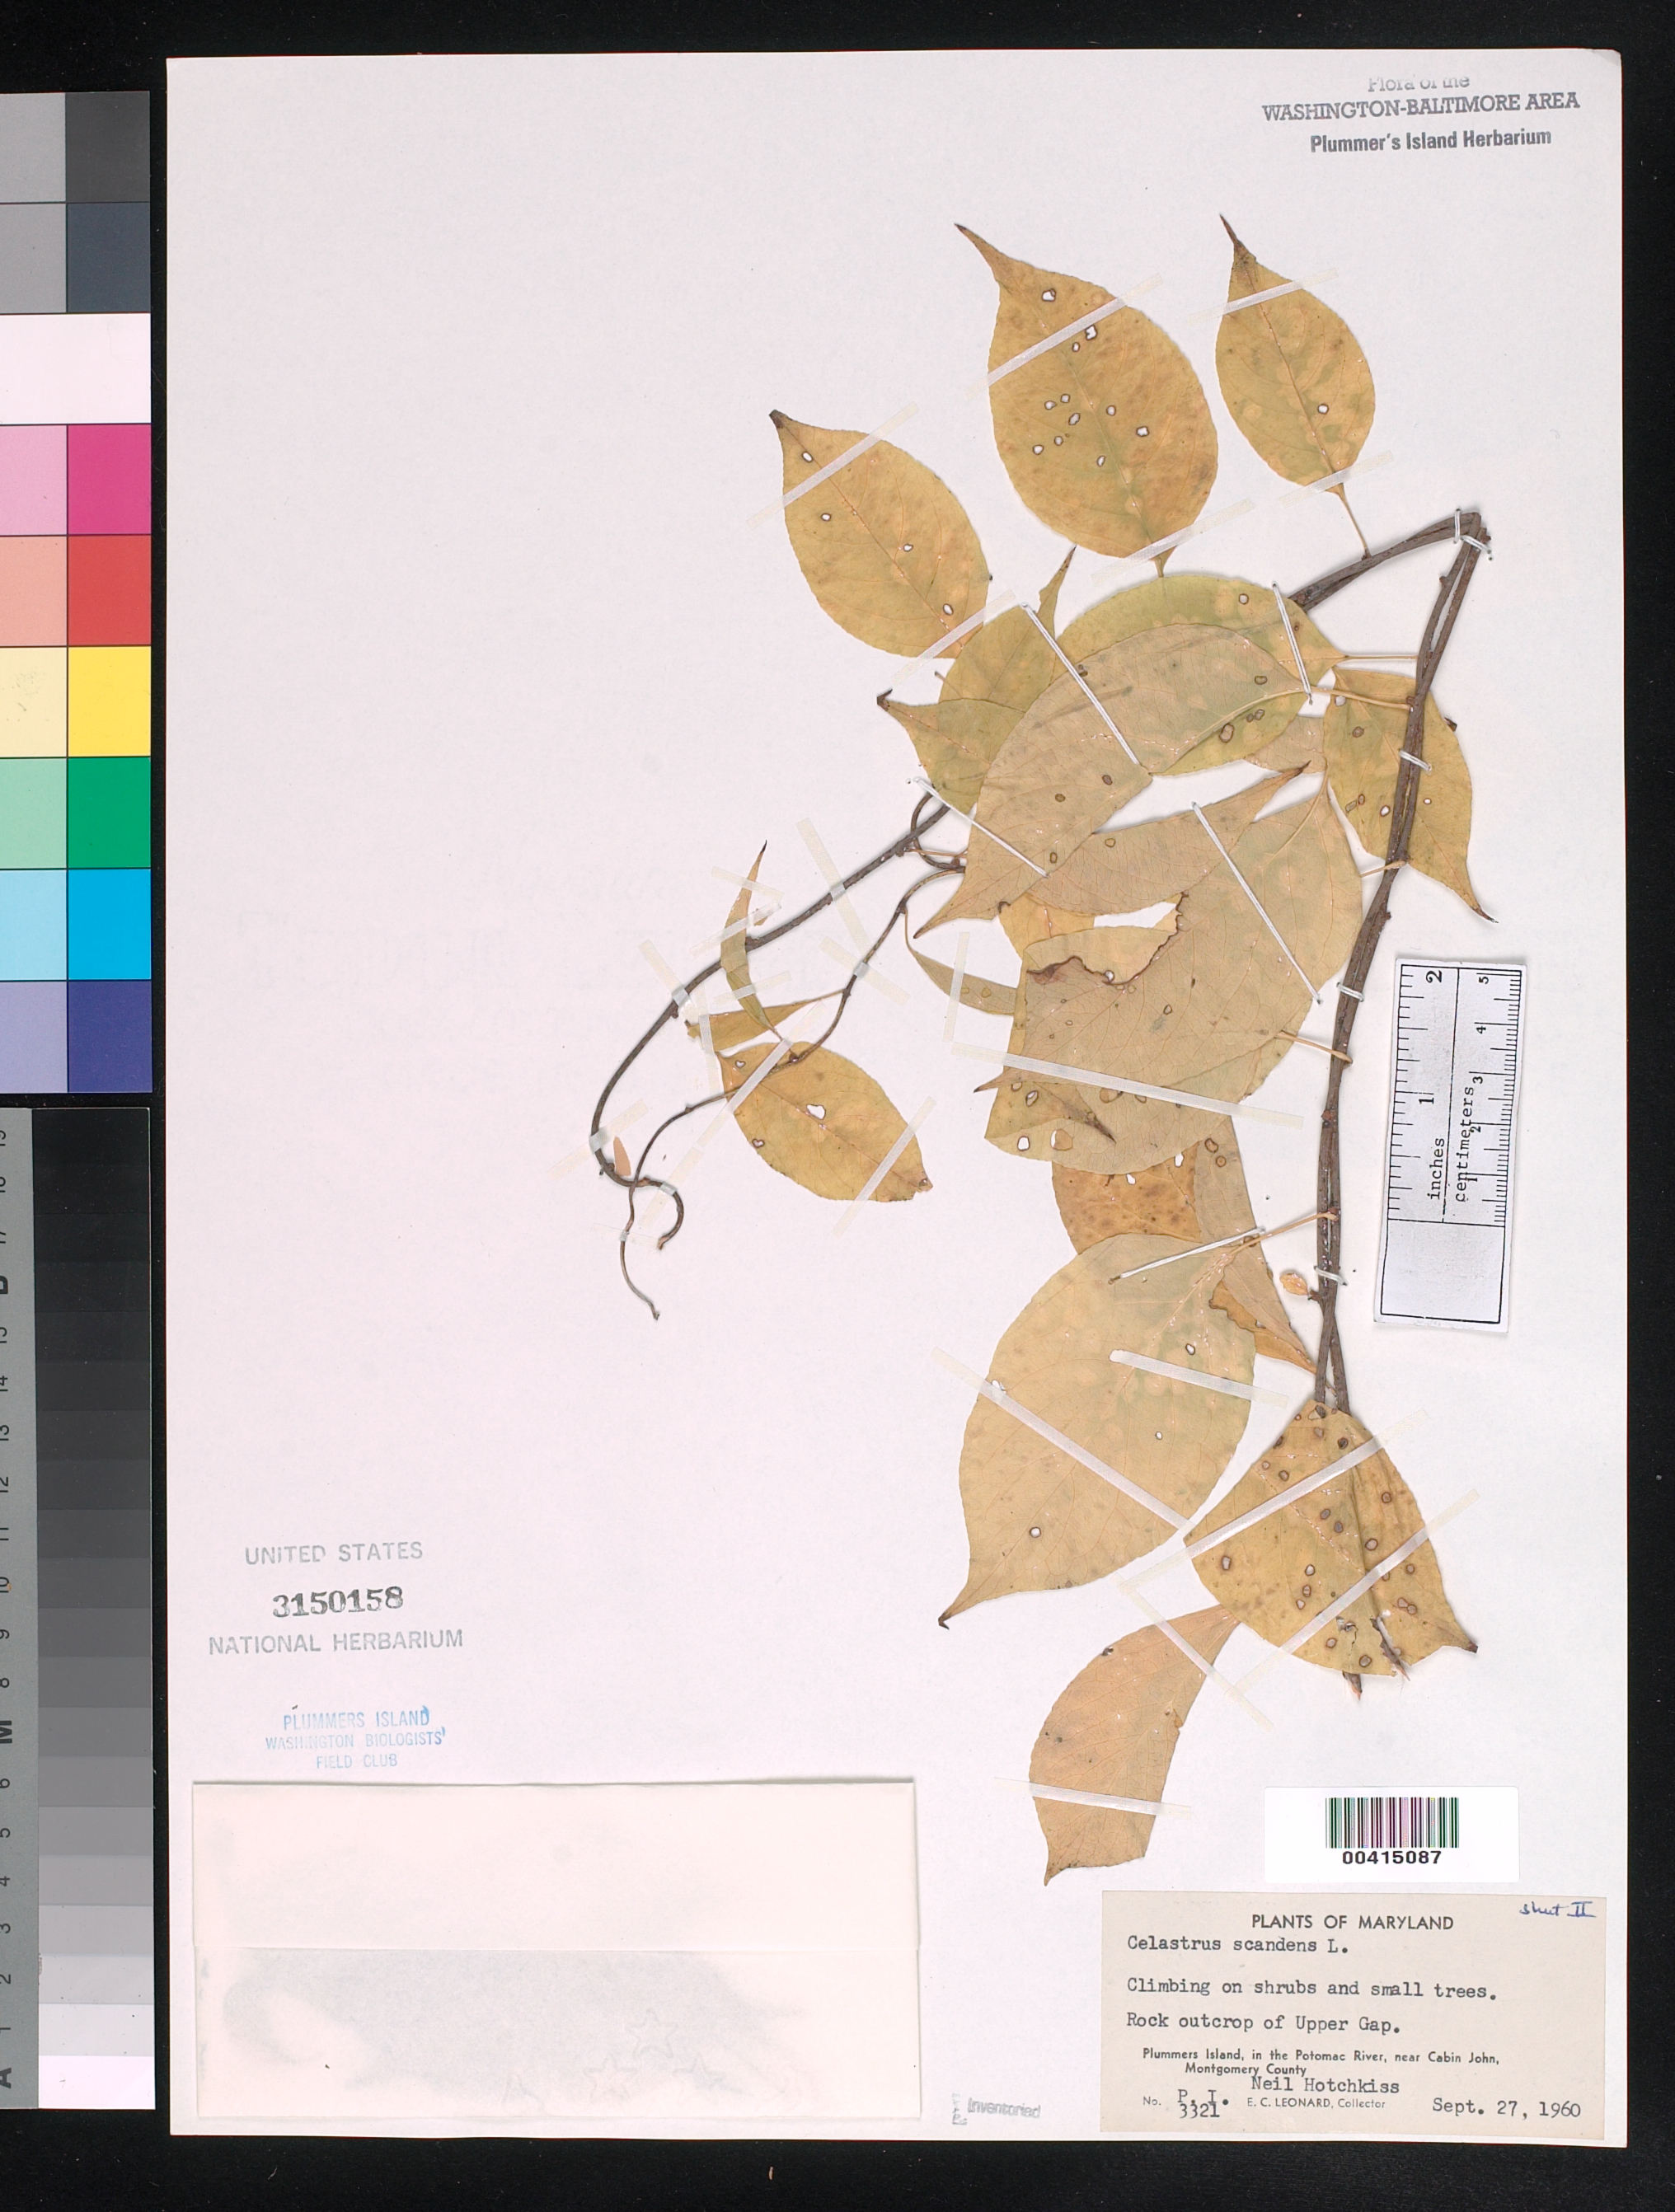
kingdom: Plantae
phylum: Tracheophyta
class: Magnoliopsida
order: Celastrales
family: Celastraceae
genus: Celastrus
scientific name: Celastrus scandens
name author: L.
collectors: E. C. Leonard & N. Hotchkiss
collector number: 3321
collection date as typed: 27 Sep 1960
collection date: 1960-09-27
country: United States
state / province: Maryland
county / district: Montgomery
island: Plummers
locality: Plummer's Island, Upper Gap.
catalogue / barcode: US 3150158